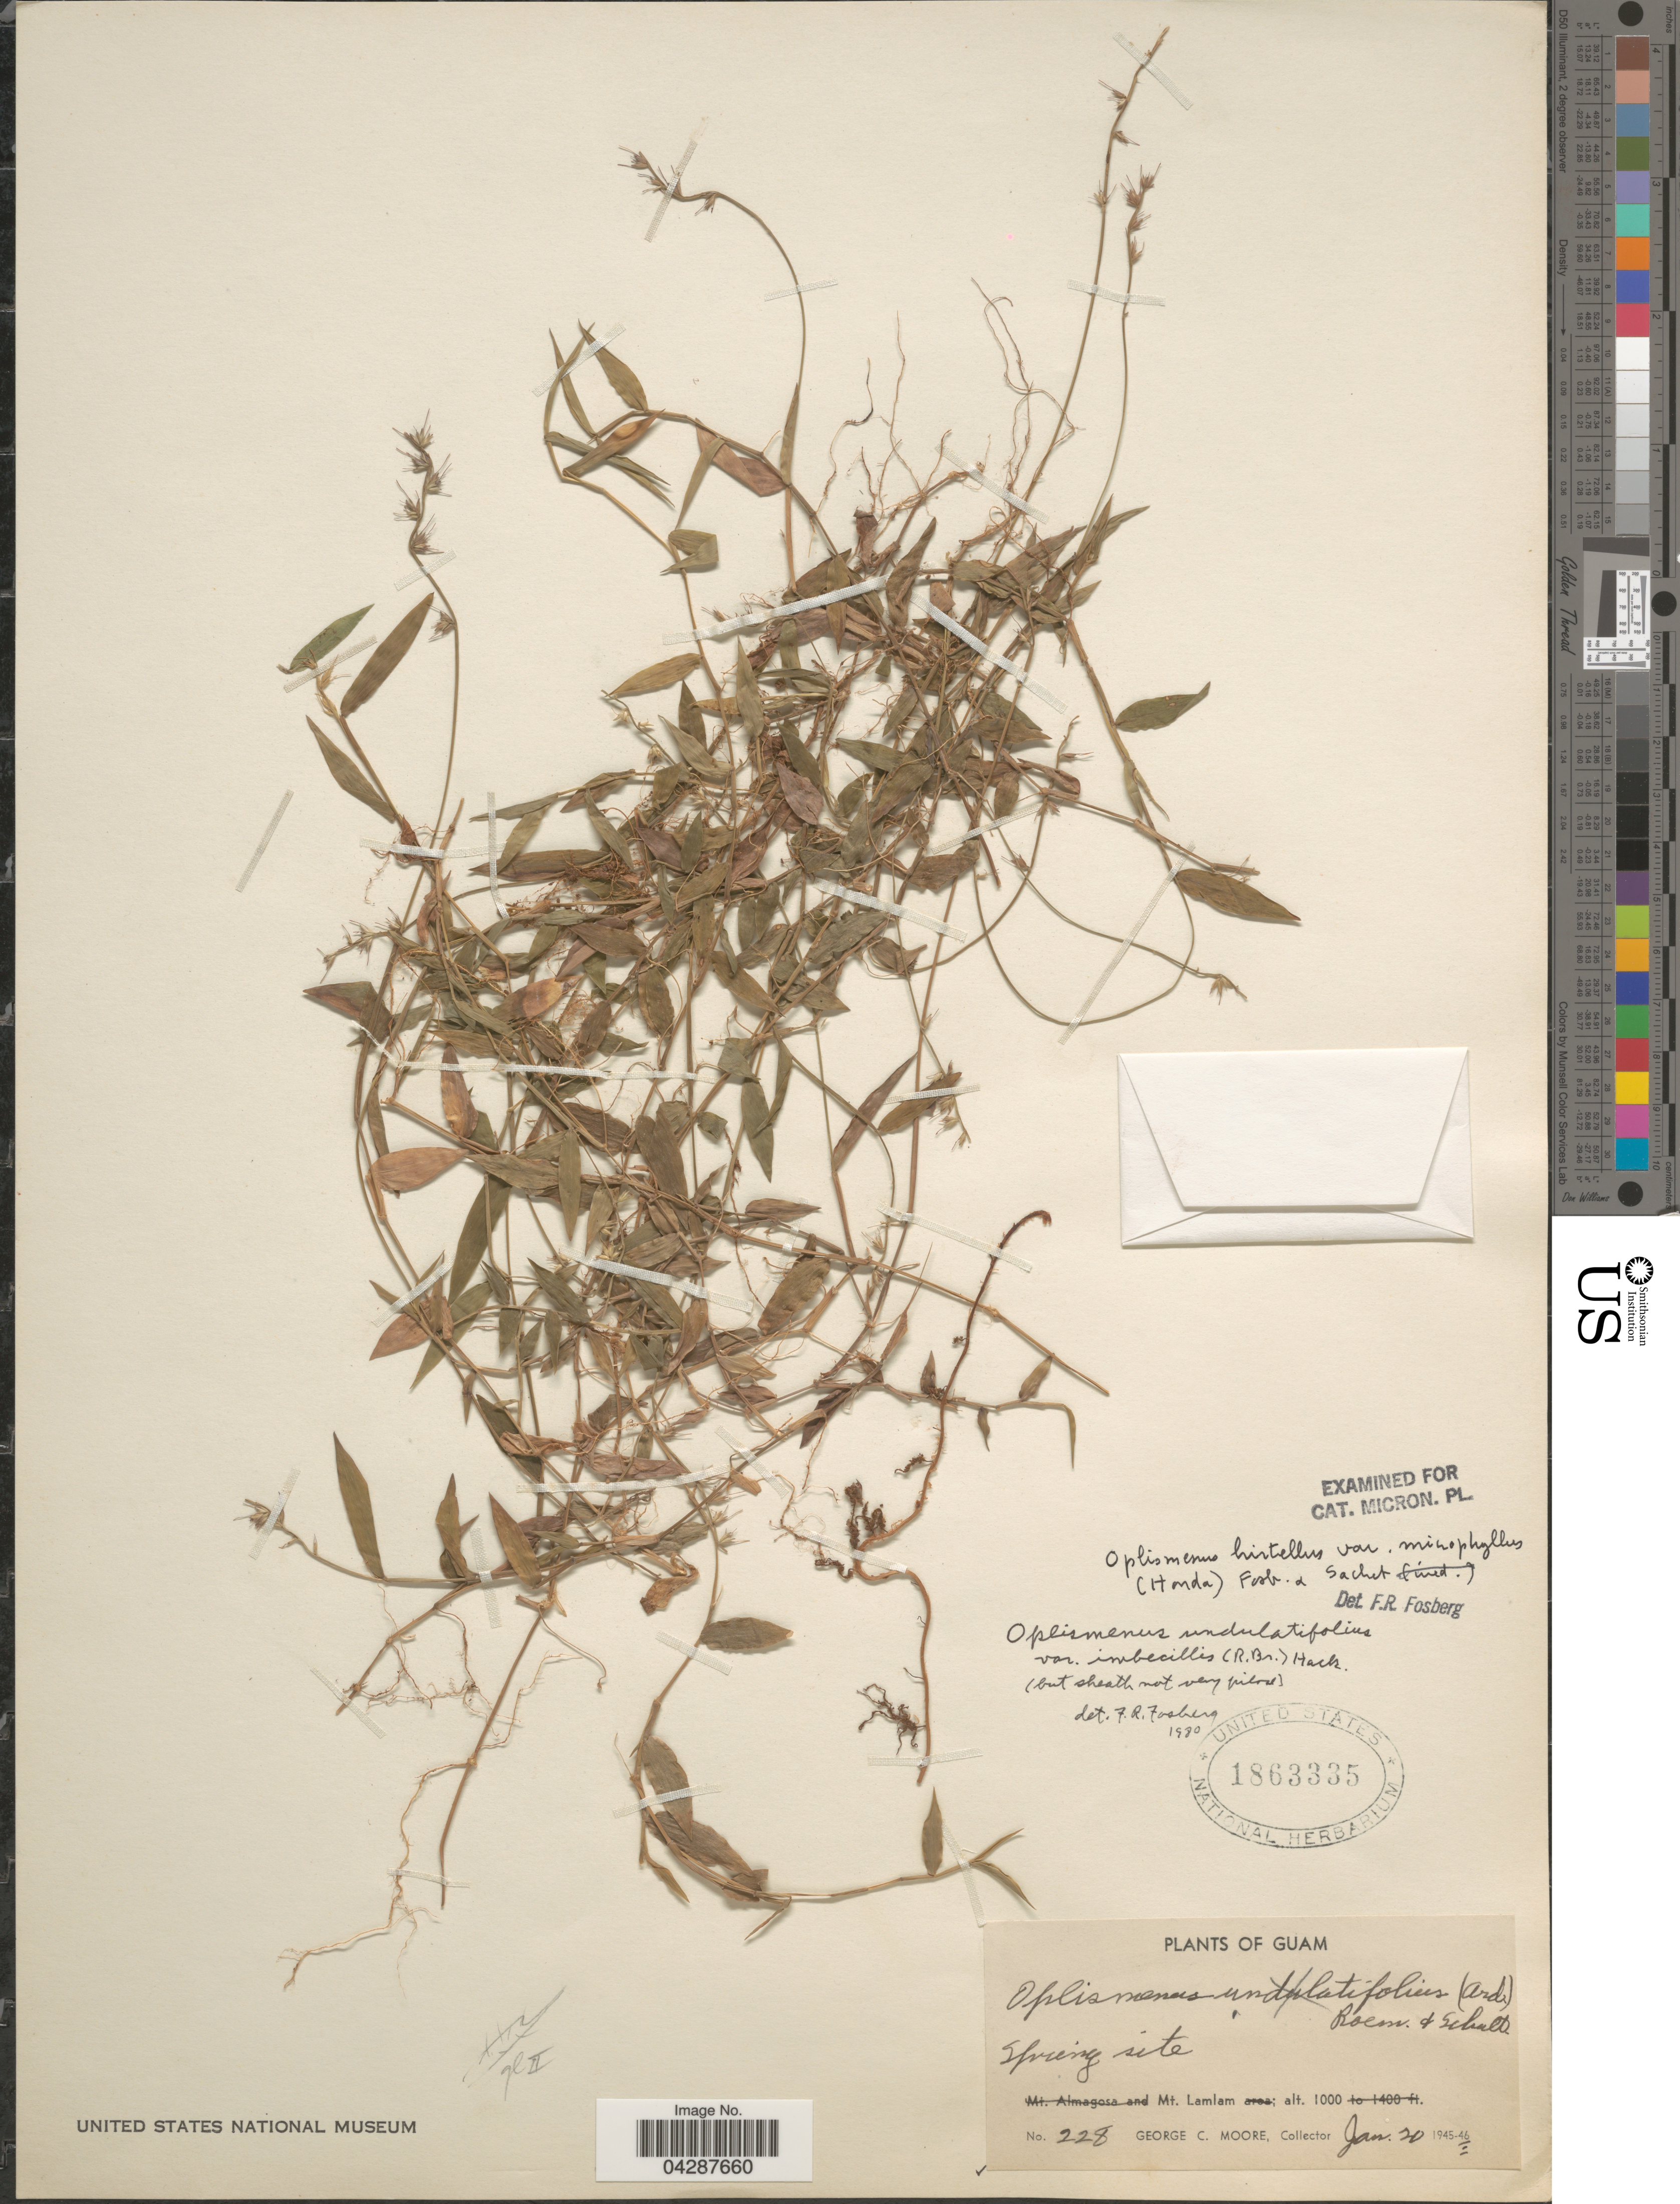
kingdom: Plantae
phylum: Tracheophyta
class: Liliopsida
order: Poales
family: Poaceae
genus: Oplismenus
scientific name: Oplismenus hirtellus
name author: (L.) P. Beauv.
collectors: G. C. Moore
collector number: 228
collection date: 1946-01-20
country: Guam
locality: Mt. Lamlam.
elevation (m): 305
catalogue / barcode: US 1863335